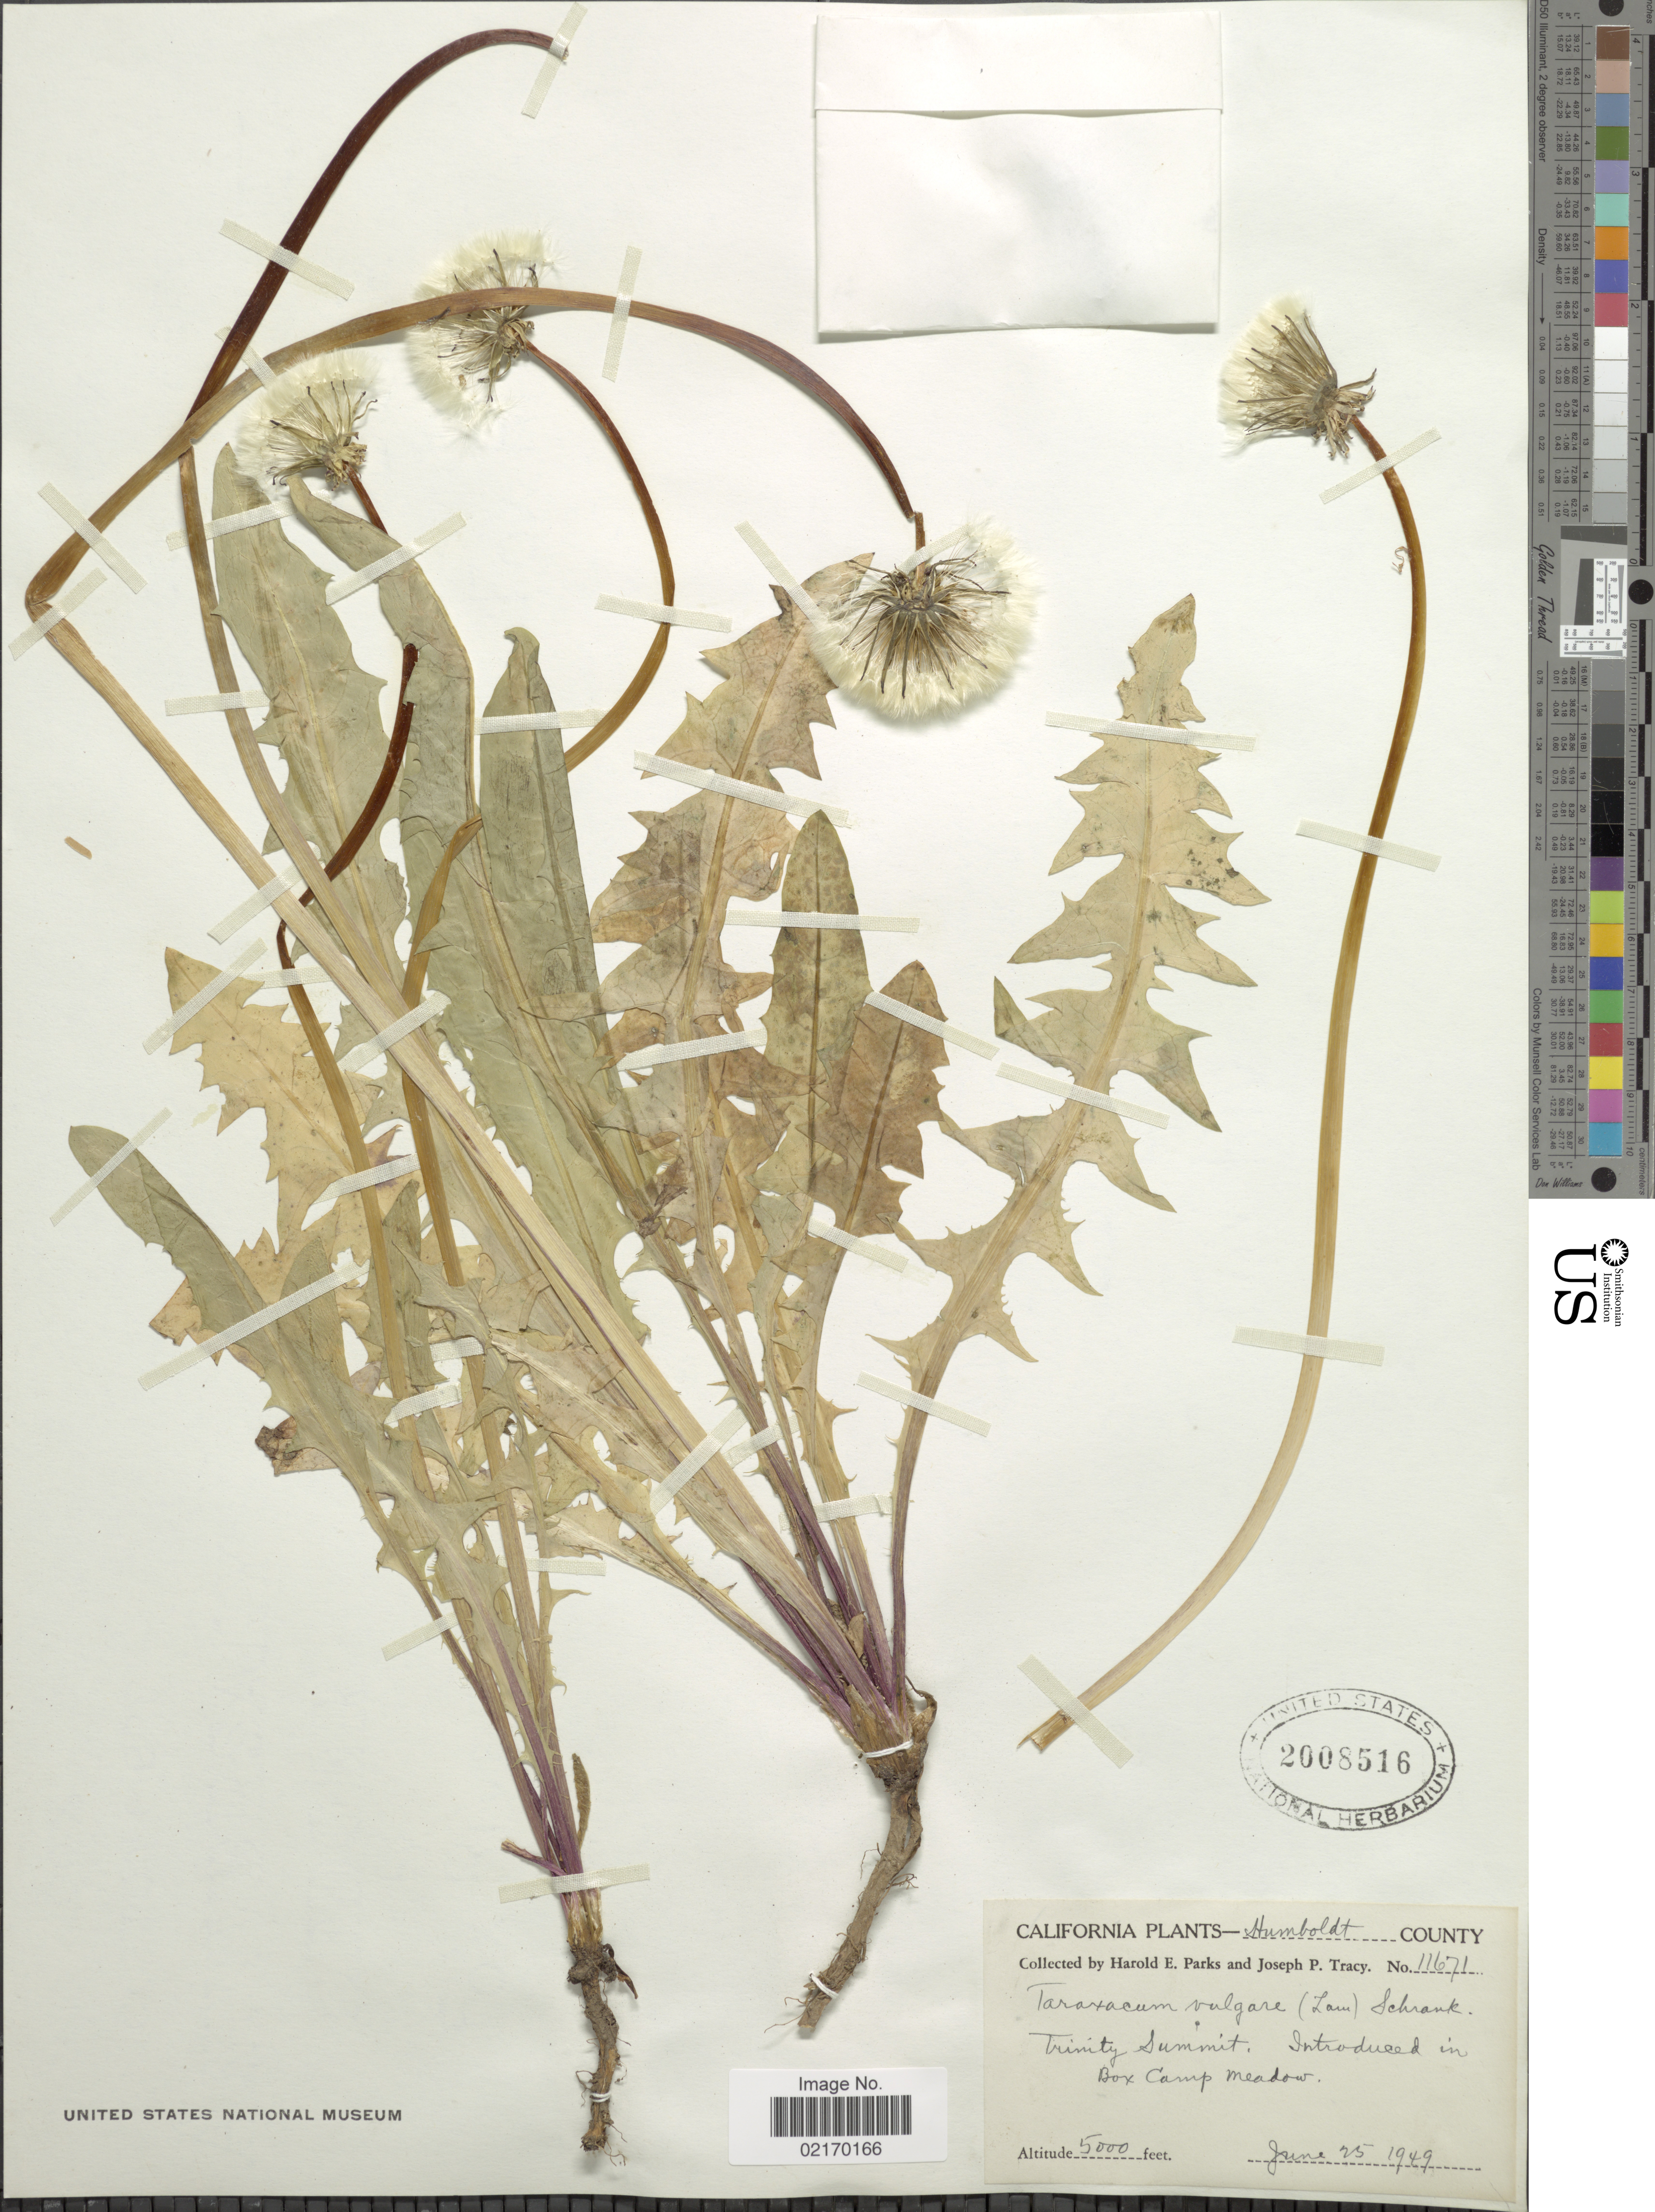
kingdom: Plantae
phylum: Tracheophyta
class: Magnoliopsida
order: Asterales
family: Asteraceae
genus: Taraxacum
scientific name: Taraxacum officinale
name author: G.H. Weber ex F.H. Wigg.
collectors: H. E. Parks & J. Tracy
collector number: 11671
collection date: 1949-06-25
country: United States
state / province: California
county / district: Humboldt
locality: Humboldt County, Trinity summit, ontroduced in Box Camp meadow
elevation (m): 1524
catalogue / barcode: US 2008516